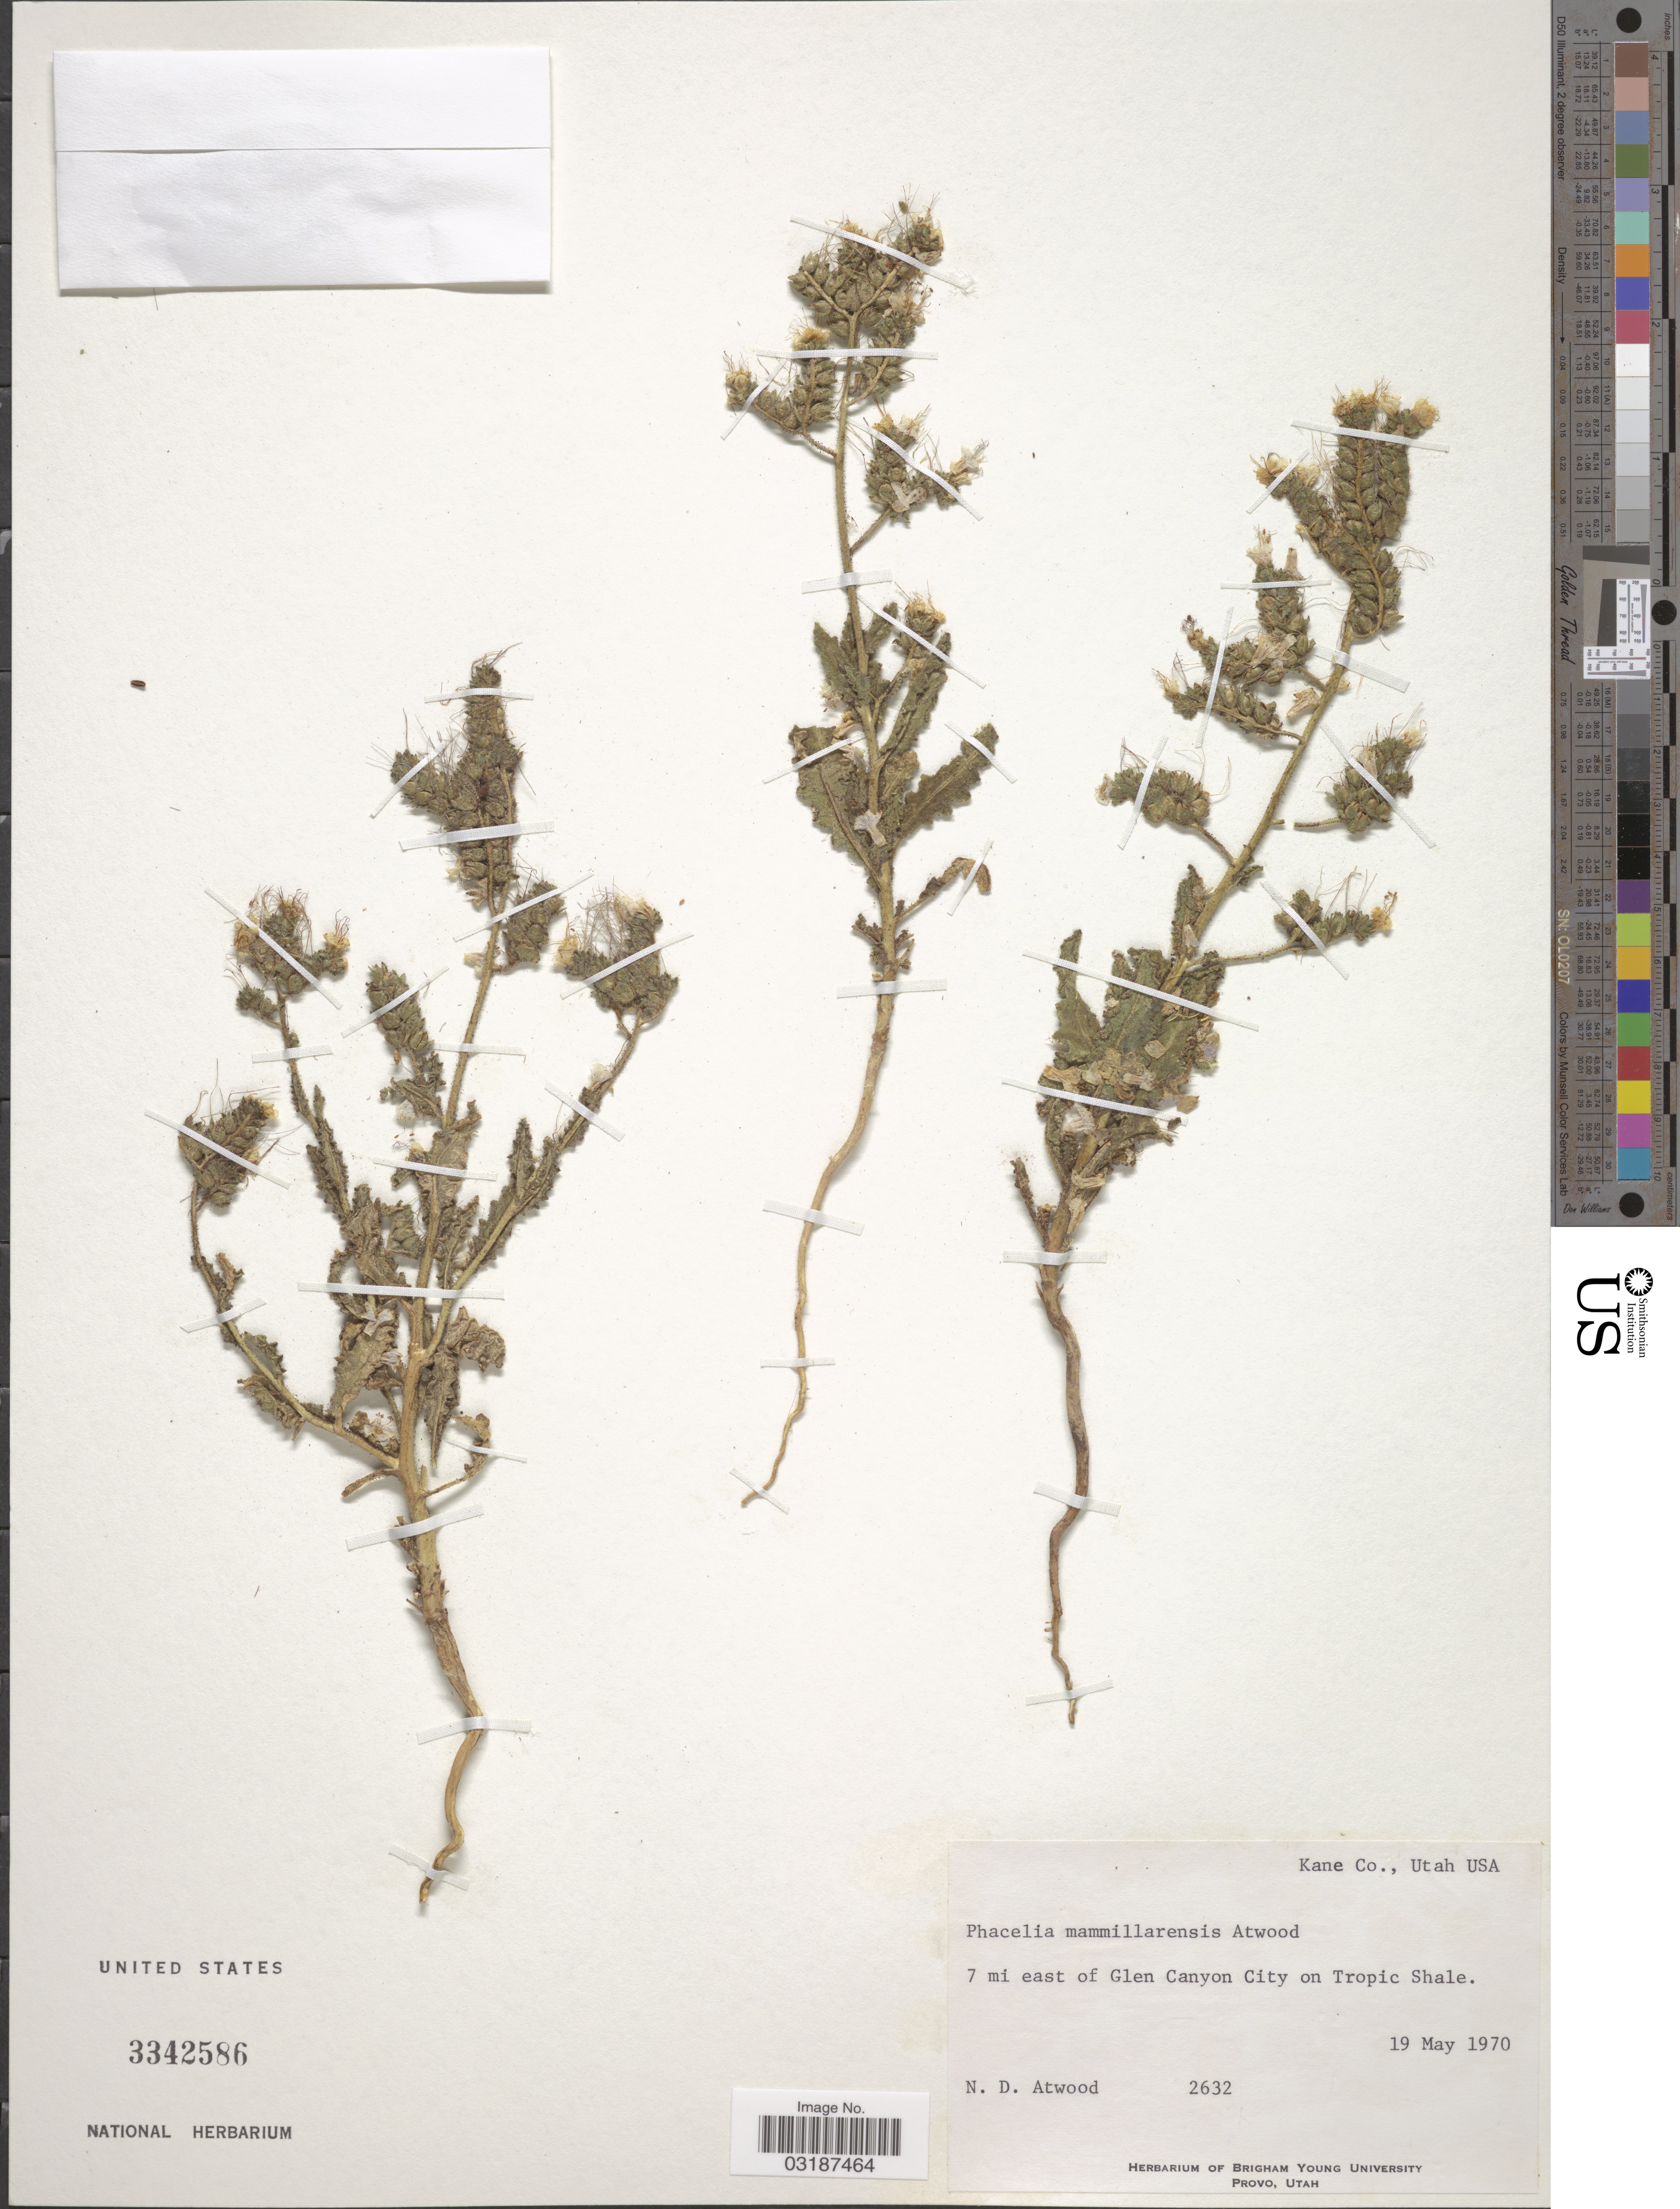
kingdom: Plantae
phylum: Tracheophyta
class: Magnoliopsida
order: Boraginales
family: Hydrophyllaceae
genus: Phacelia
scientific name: Phacelia mammillarensis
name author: N.D. Atwood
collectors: N. Atwood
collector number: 2632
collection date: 1970-05-19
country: United States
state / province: Utah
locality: Kane Co. 7 mi east of Glen Canyon City on Tropic Shale.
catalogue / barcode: US 3342586